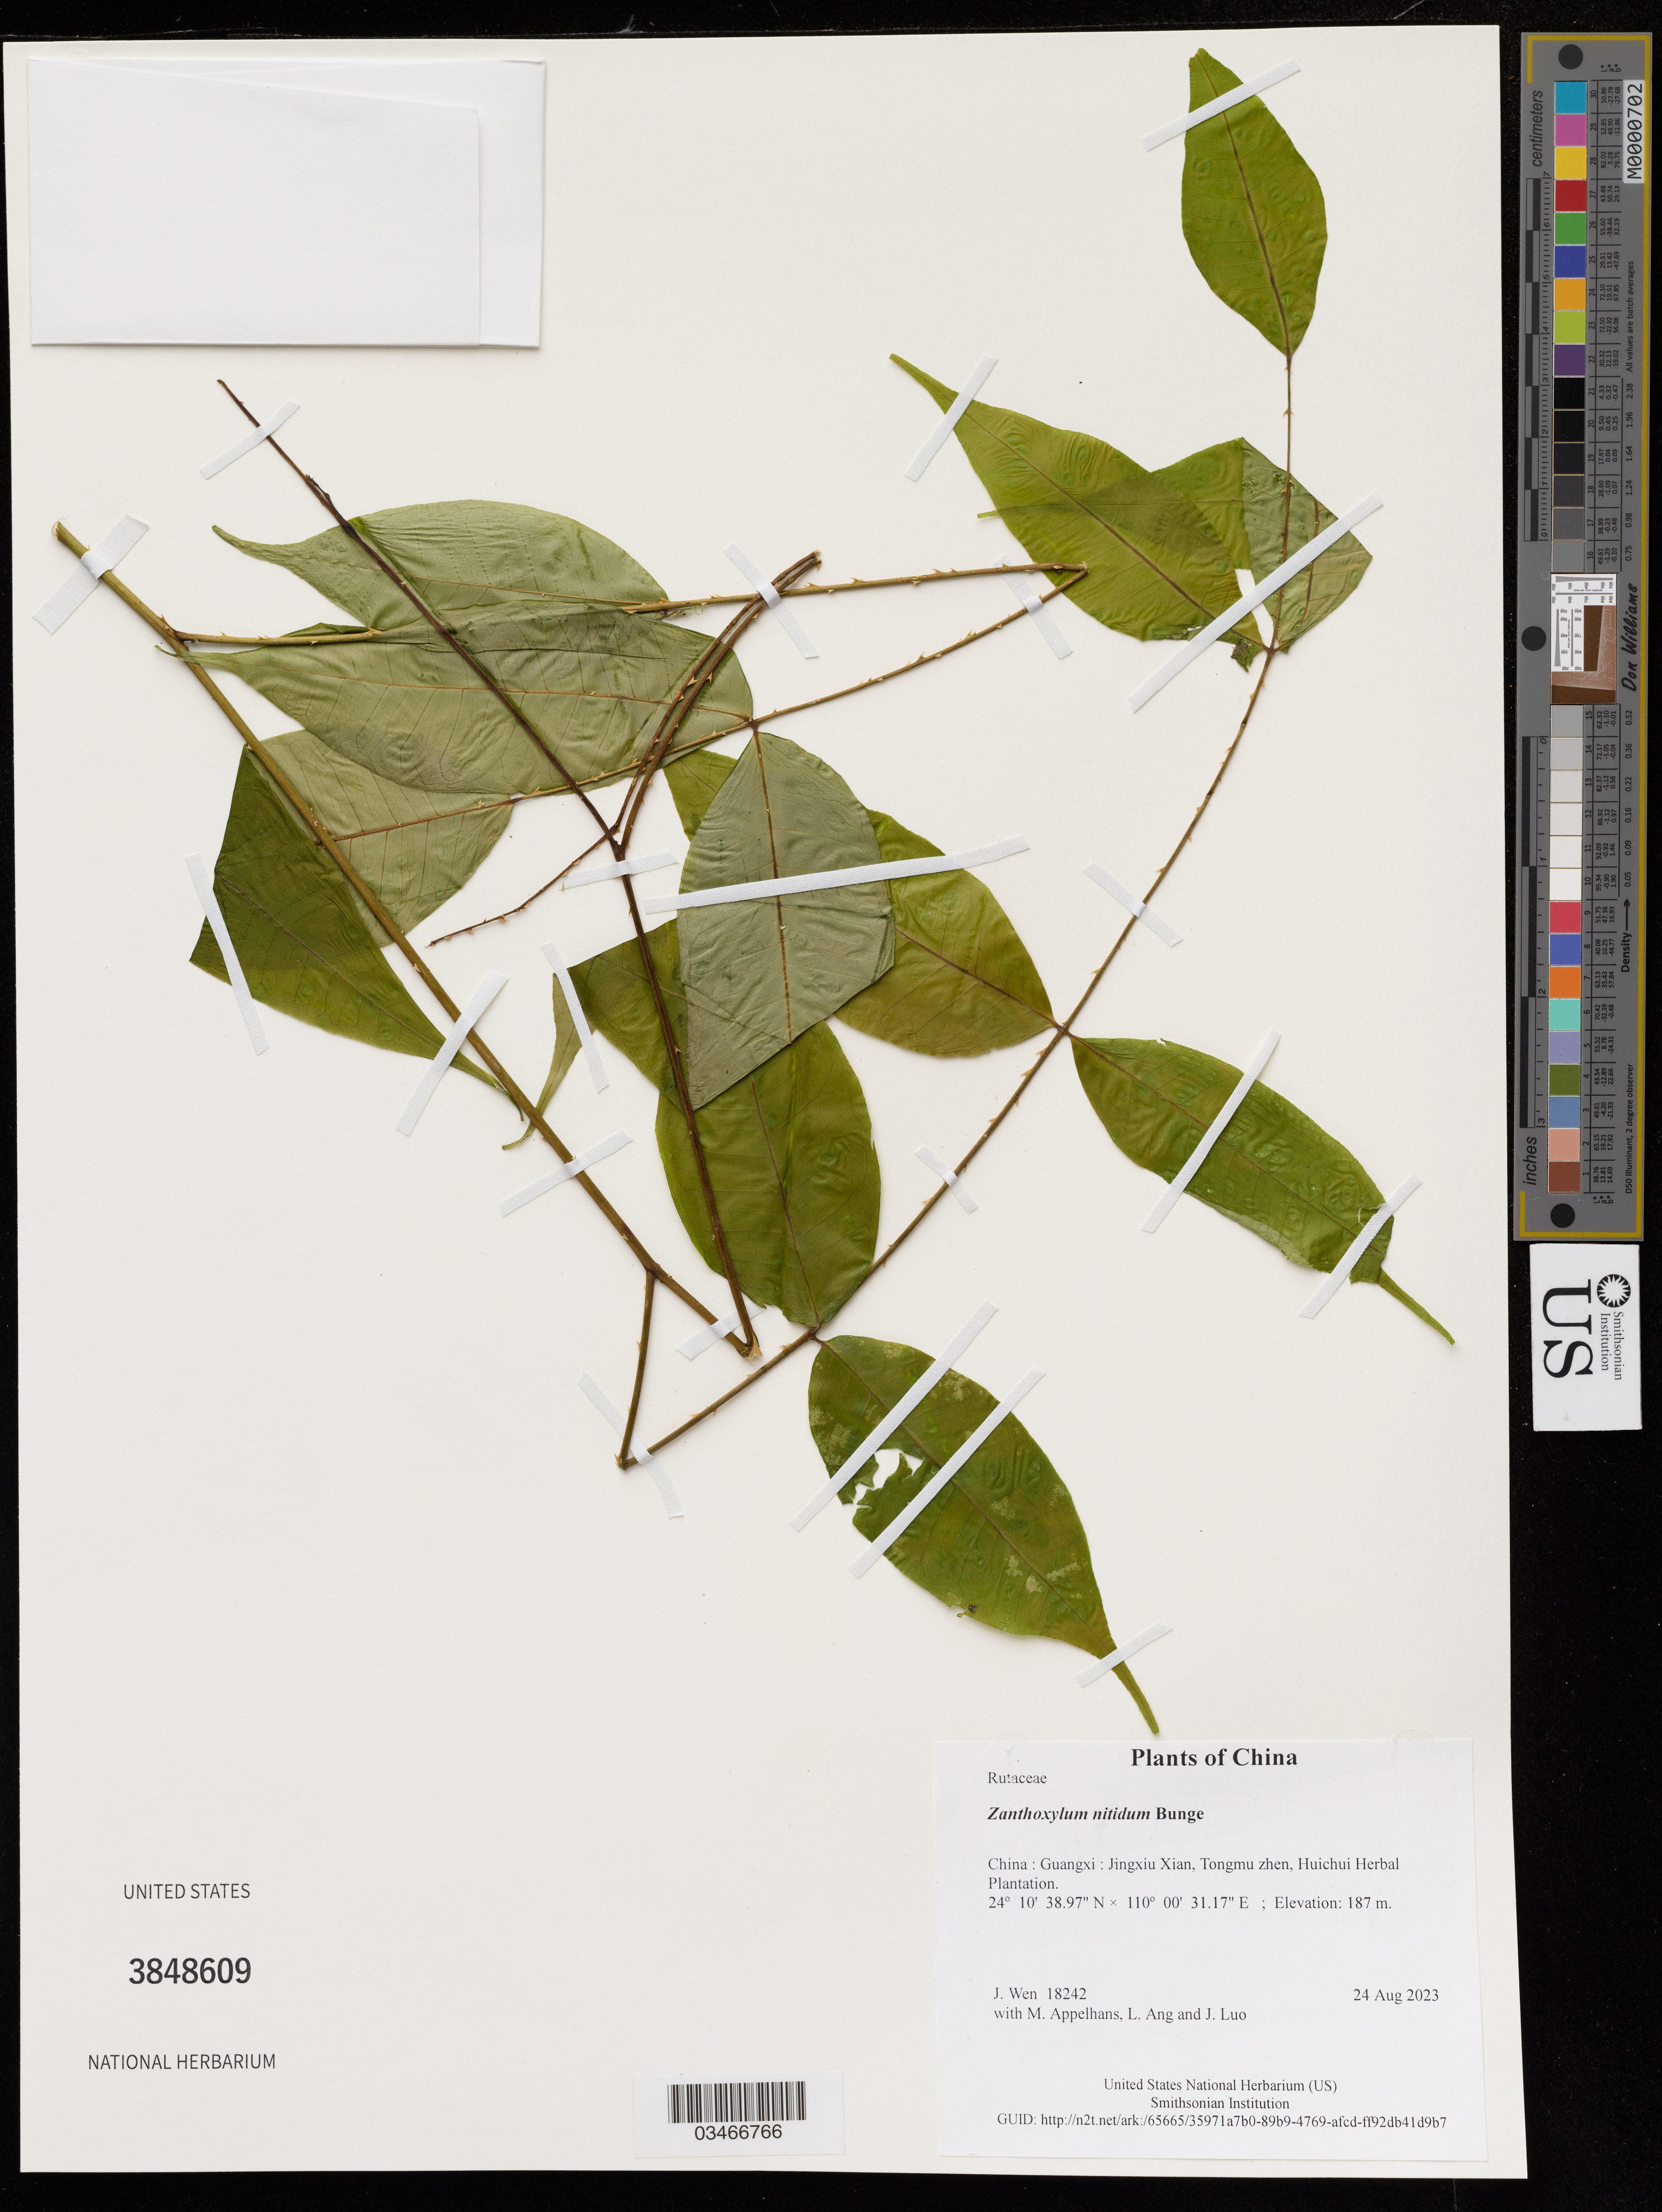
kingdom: Plantae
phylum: Tracheophyta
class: Magnoliopsida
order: Sapindales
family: Rutaceae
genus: Zanthoxylum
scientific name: Zanthoxylum nitidum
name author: Bunge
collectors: J. Wen, M. Appelhans, L. Ang & J. Luo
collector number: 18242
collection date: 2023-08-24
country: China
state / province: Guangxi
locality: Jingxiu Xian, Tongmu zhen, Huichui Herbal Plantation.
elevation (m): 187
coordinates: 24.177491 N, 110.008657 E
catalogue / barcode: US 3848609